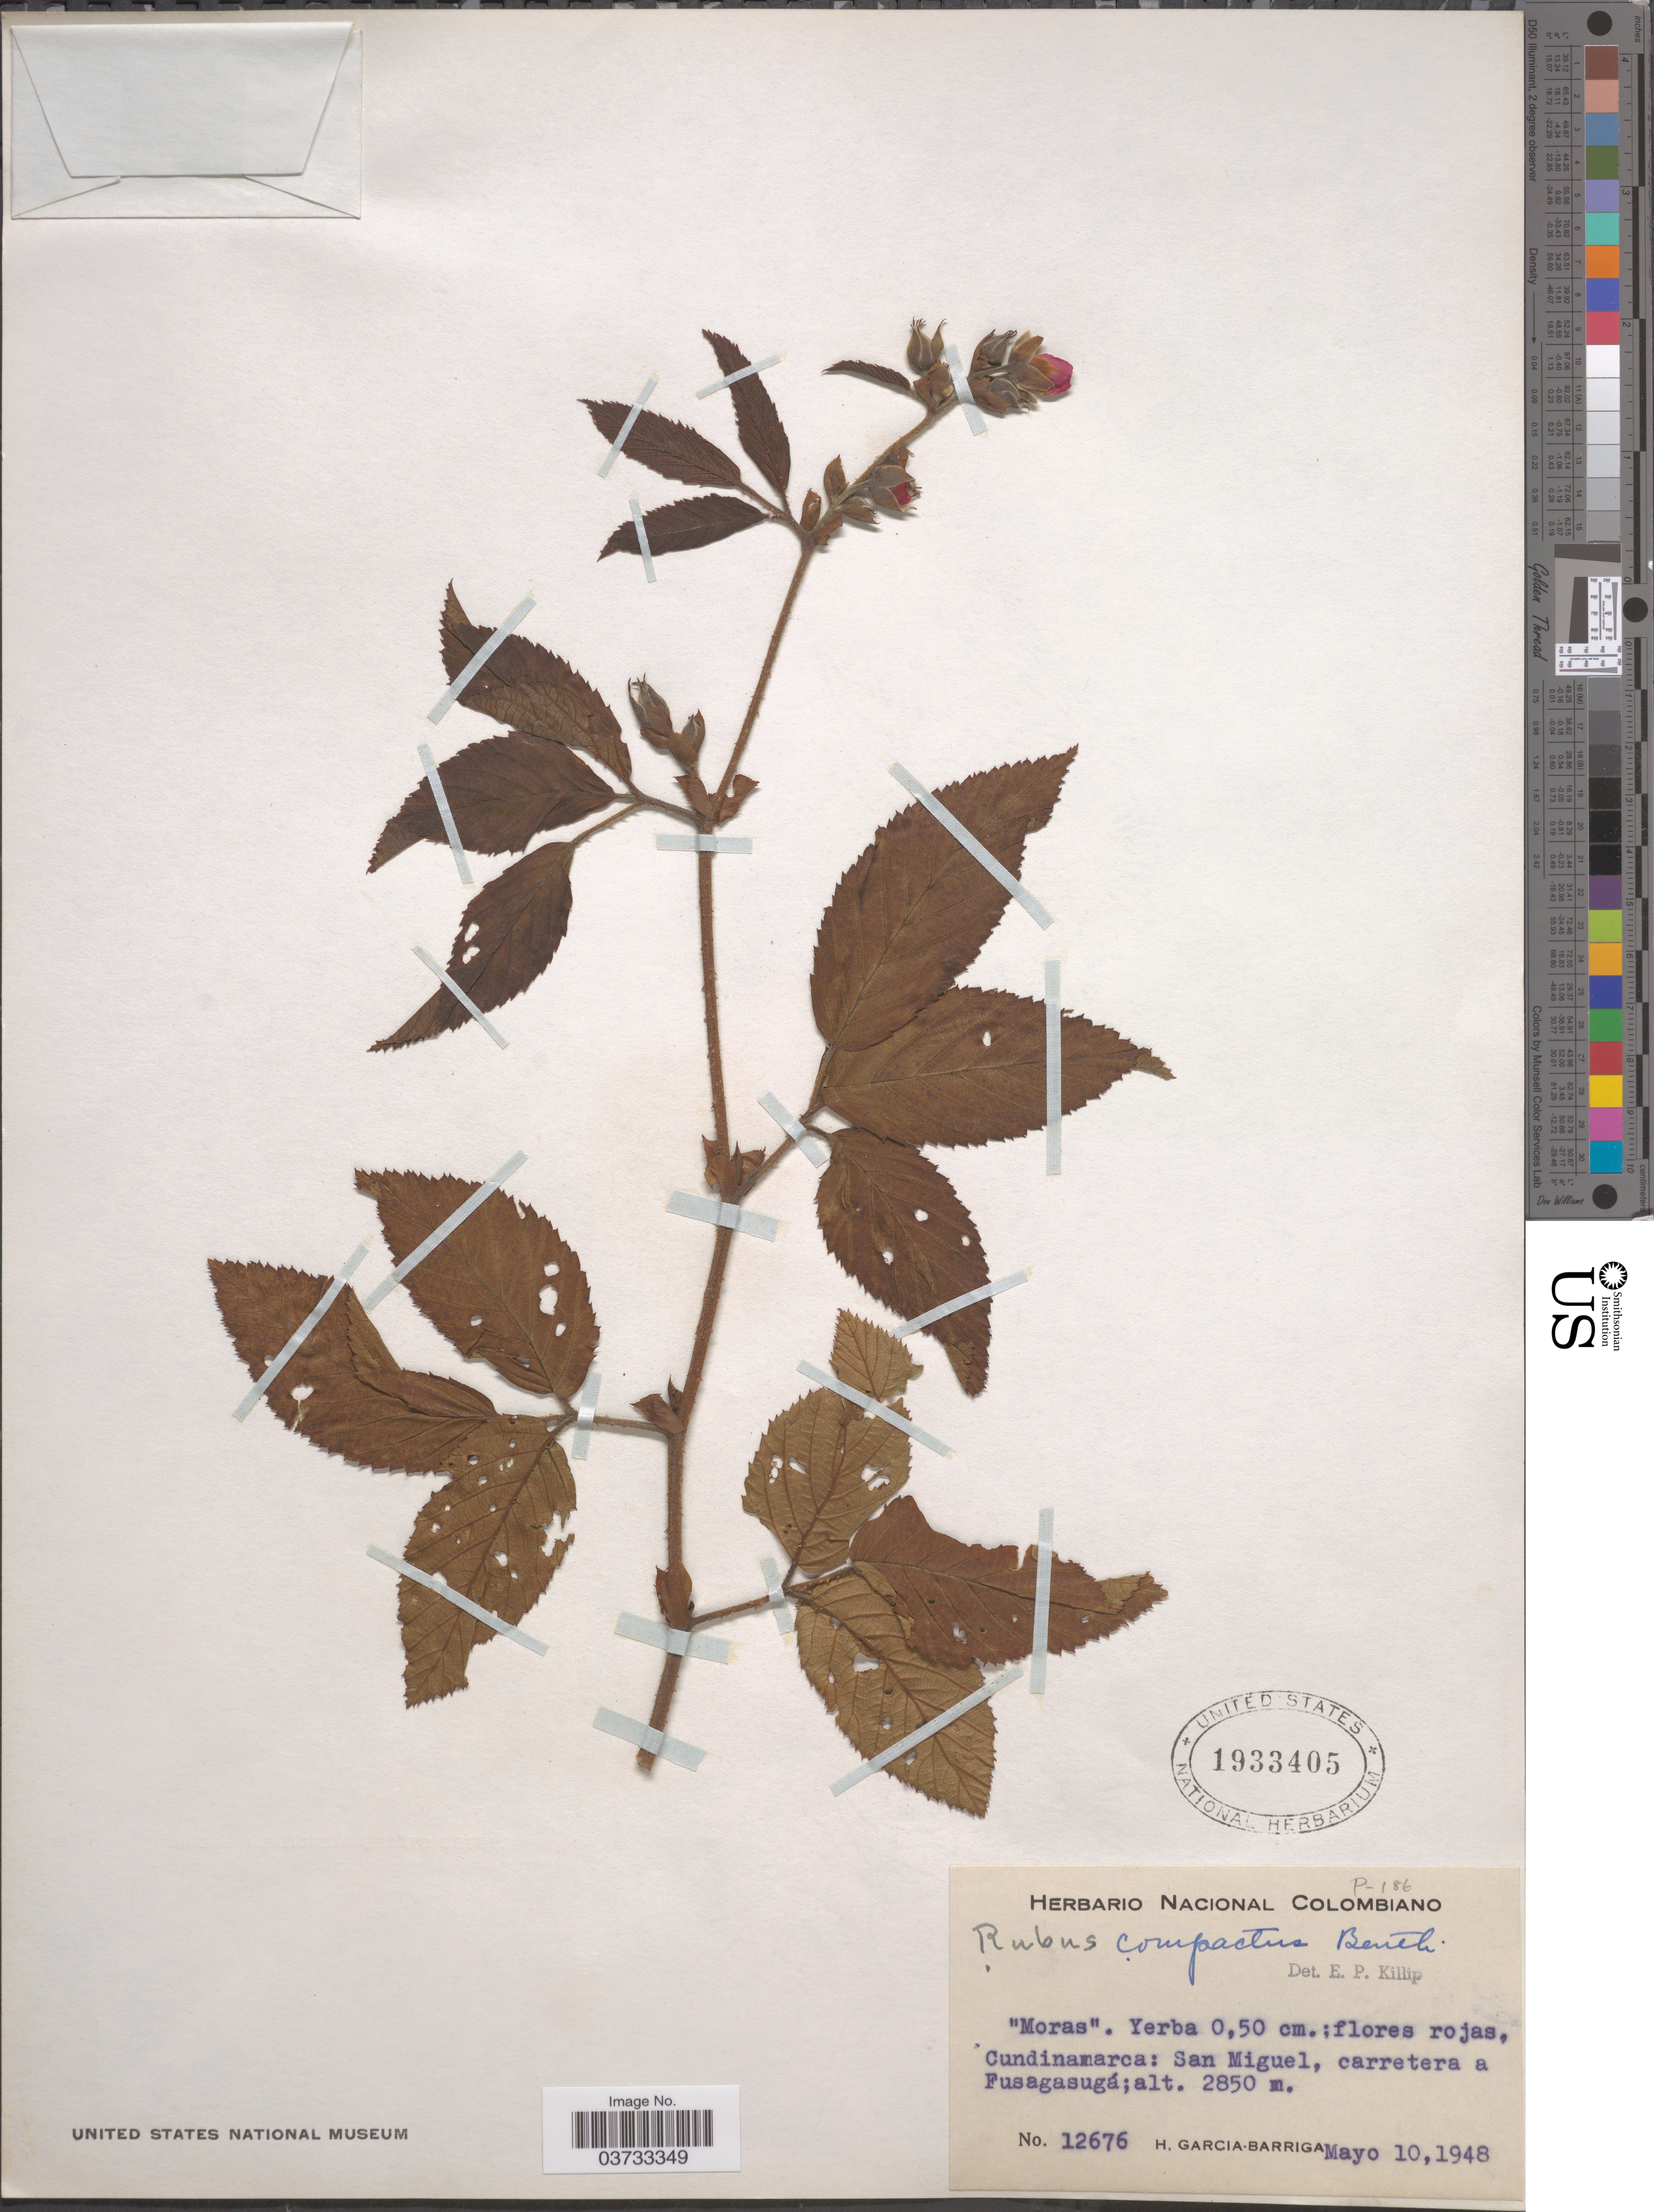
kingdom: Plantae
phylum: Tracheophyta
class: Magnoliopsida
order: Rosales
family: Rosaceae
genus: Rubus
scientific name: Rubus compactus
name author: Benth.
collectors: H. García Barriga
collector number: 12676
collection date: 1948-05-10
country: Colombia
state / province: Cundinamarca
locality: San Miguel, carretera a Fusagasugá.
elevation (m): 2850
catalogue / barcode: US 1933405